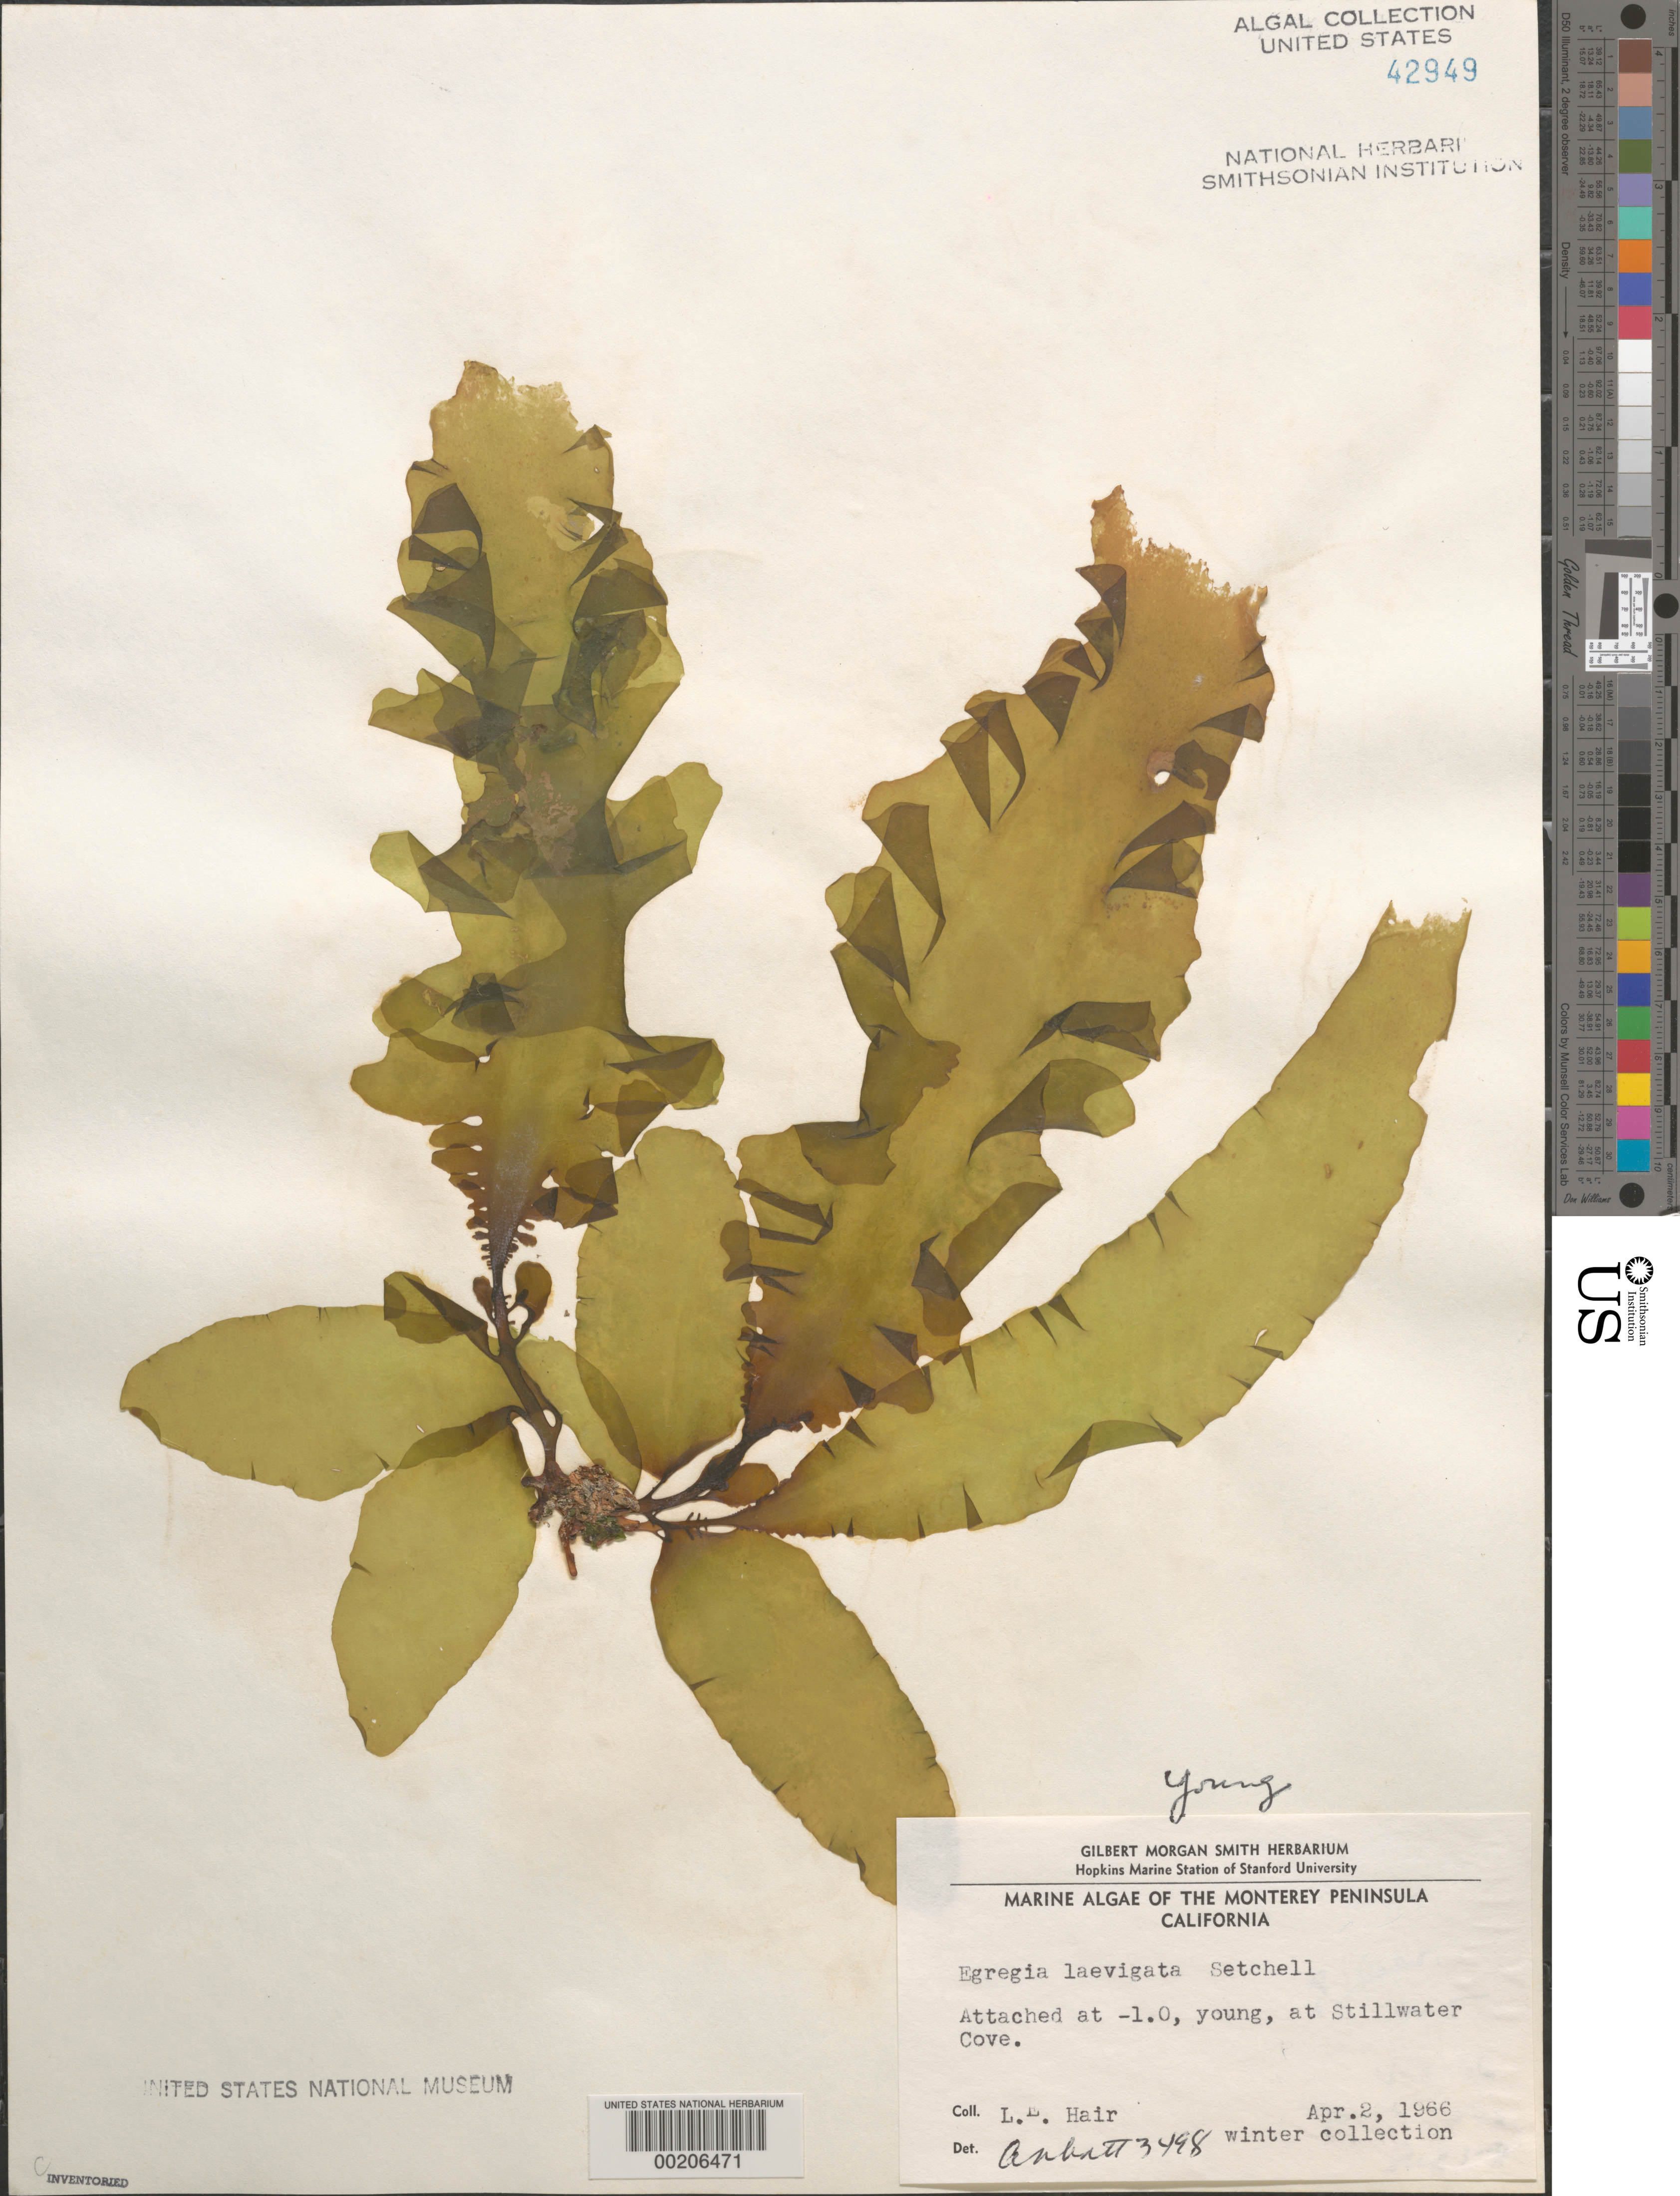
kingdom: Chromista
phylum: Ochrophyta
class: Phaeophyceae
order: Laminariales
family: Lessoniaceae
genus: Egregia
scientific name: Egregia menziesii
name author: (Turner) Aresch.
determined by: Algae name updating Project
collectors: L. Hair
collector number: IAA 3498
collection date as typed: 02 Apr 1966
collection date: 1966-04-02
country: United States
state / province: California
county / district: Monterey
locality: Stillwater Cove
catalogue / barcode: US 42949